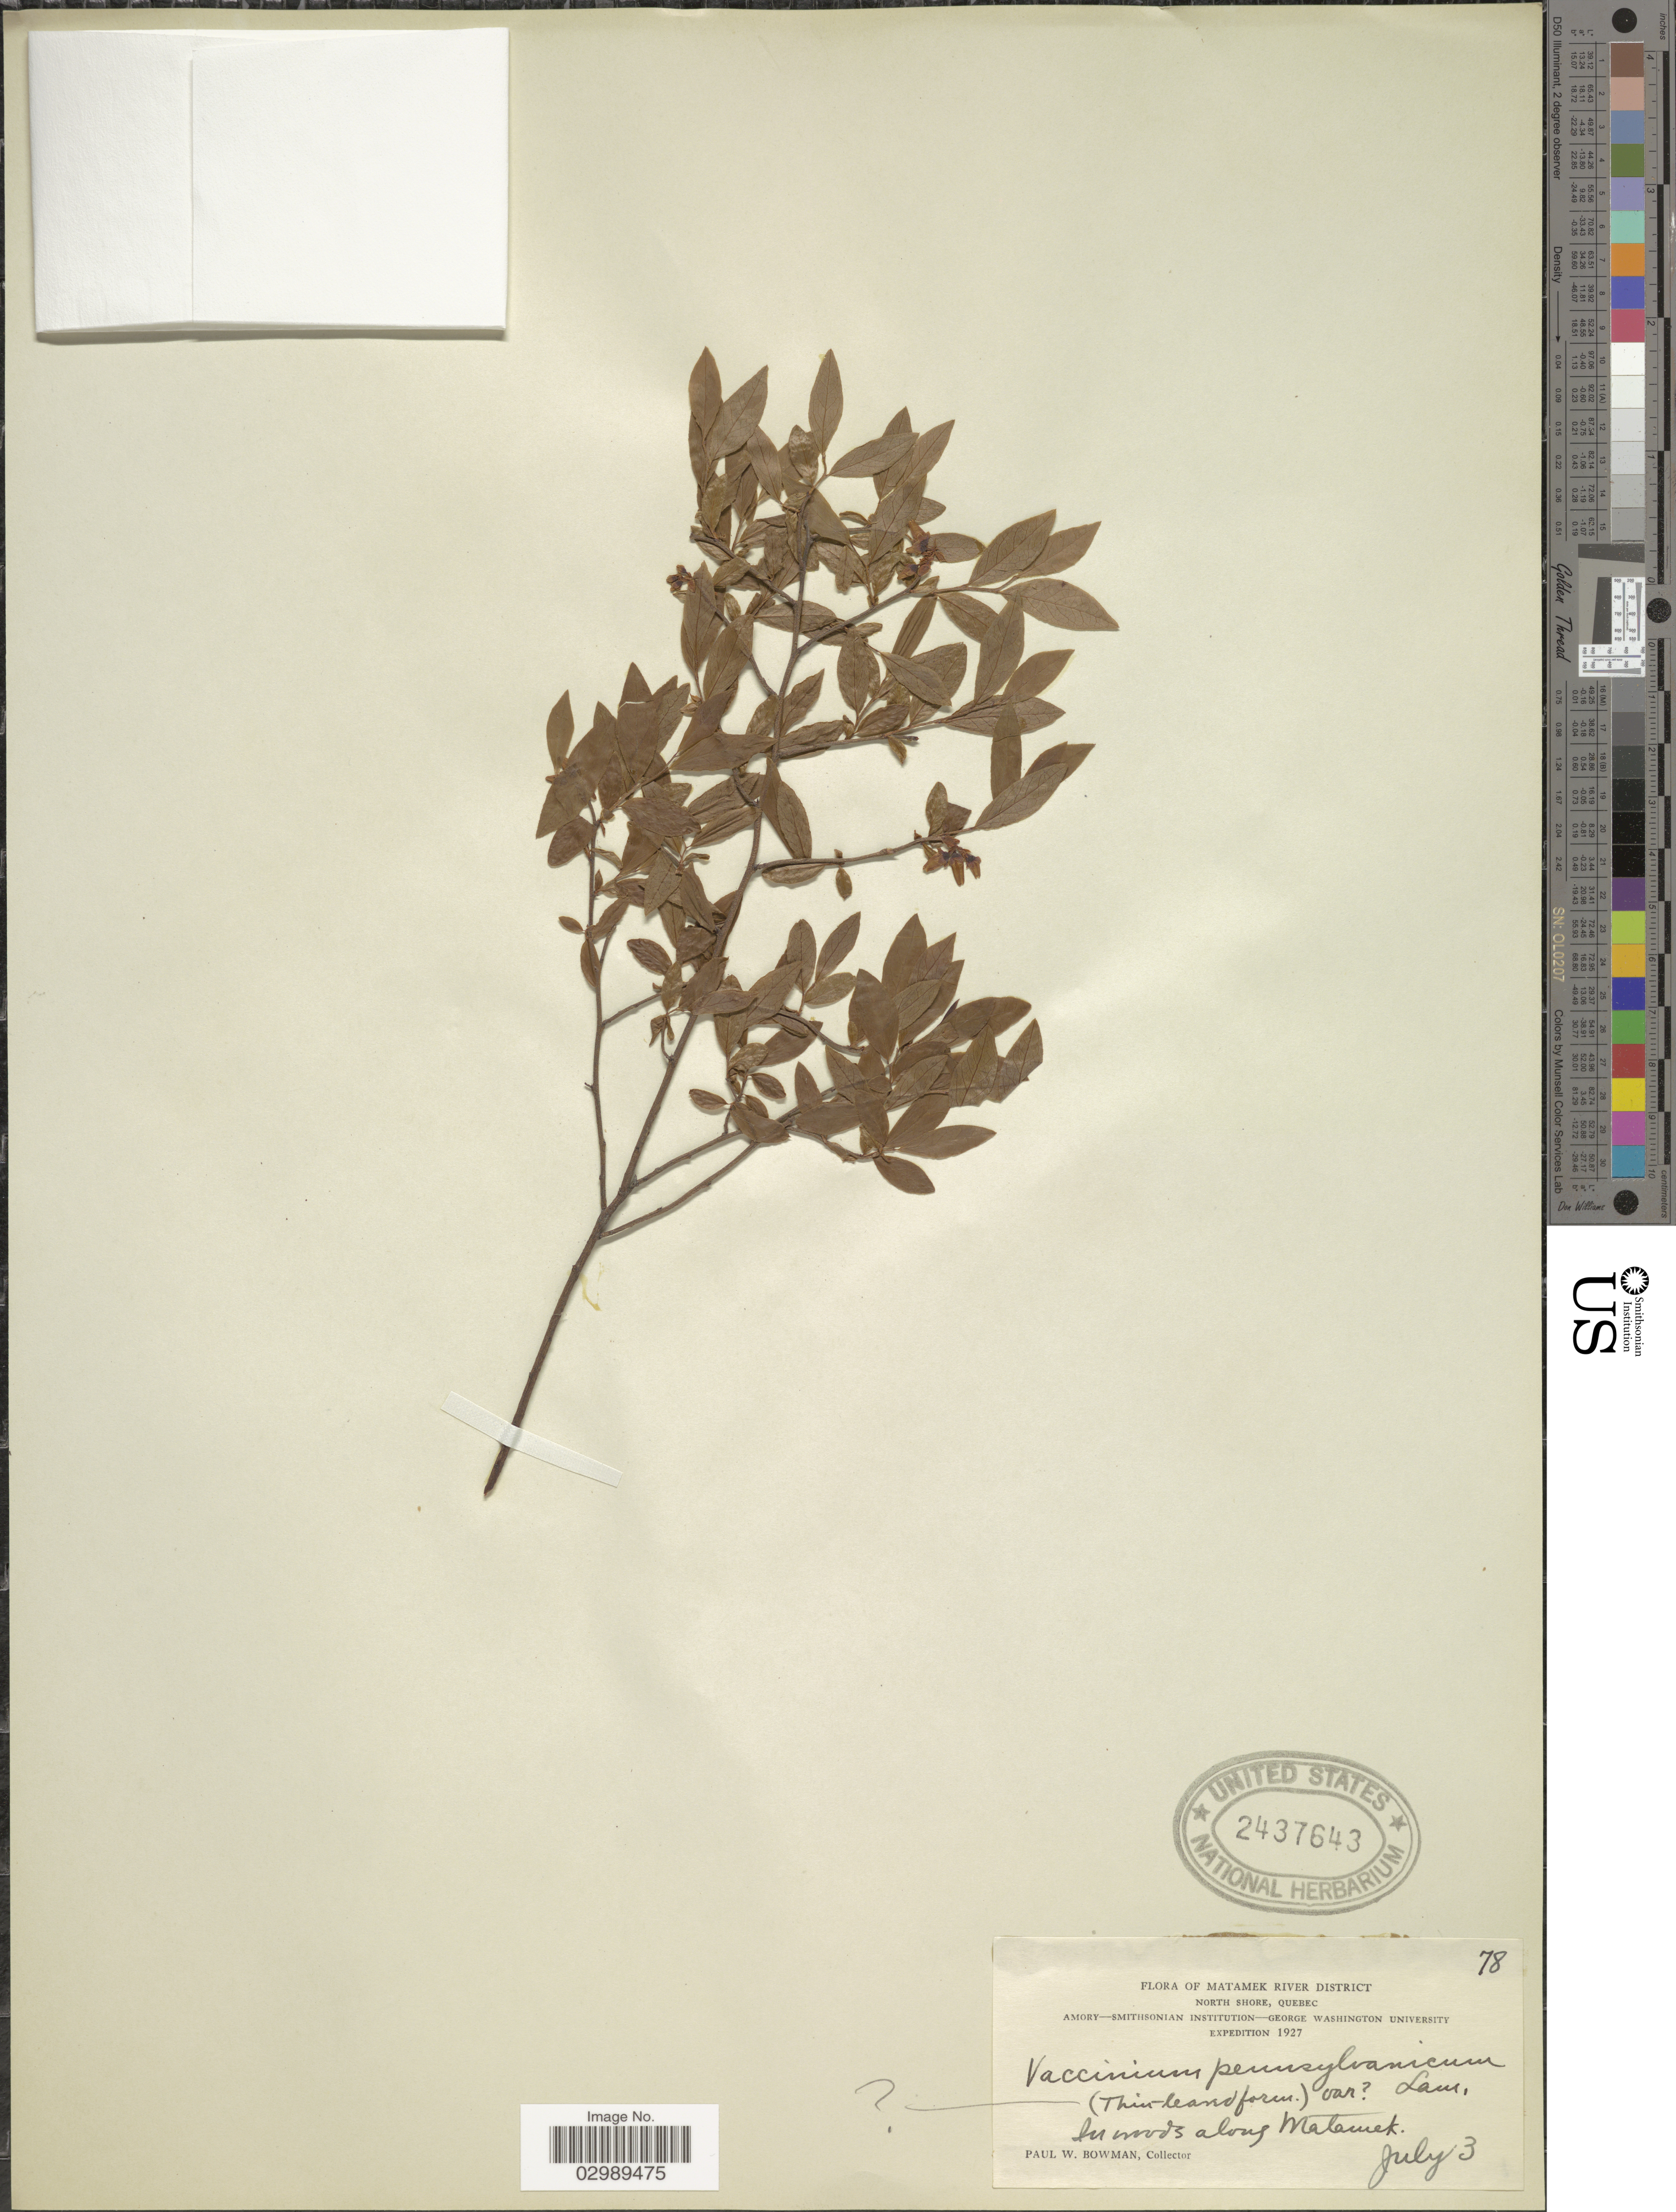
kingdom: Plantae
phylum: Tracheophyta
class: Magnoliopsida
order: Ericales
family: Ericaceae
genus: Vaccinium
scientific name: Vaccinium pensylvanicum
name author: Mill.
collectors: P. Bowman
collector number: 78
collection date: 1927-07-03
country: Canada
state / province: Quebec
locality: Matamek River District, North Shore, In woods along Matamek.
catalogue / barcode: US 2437643